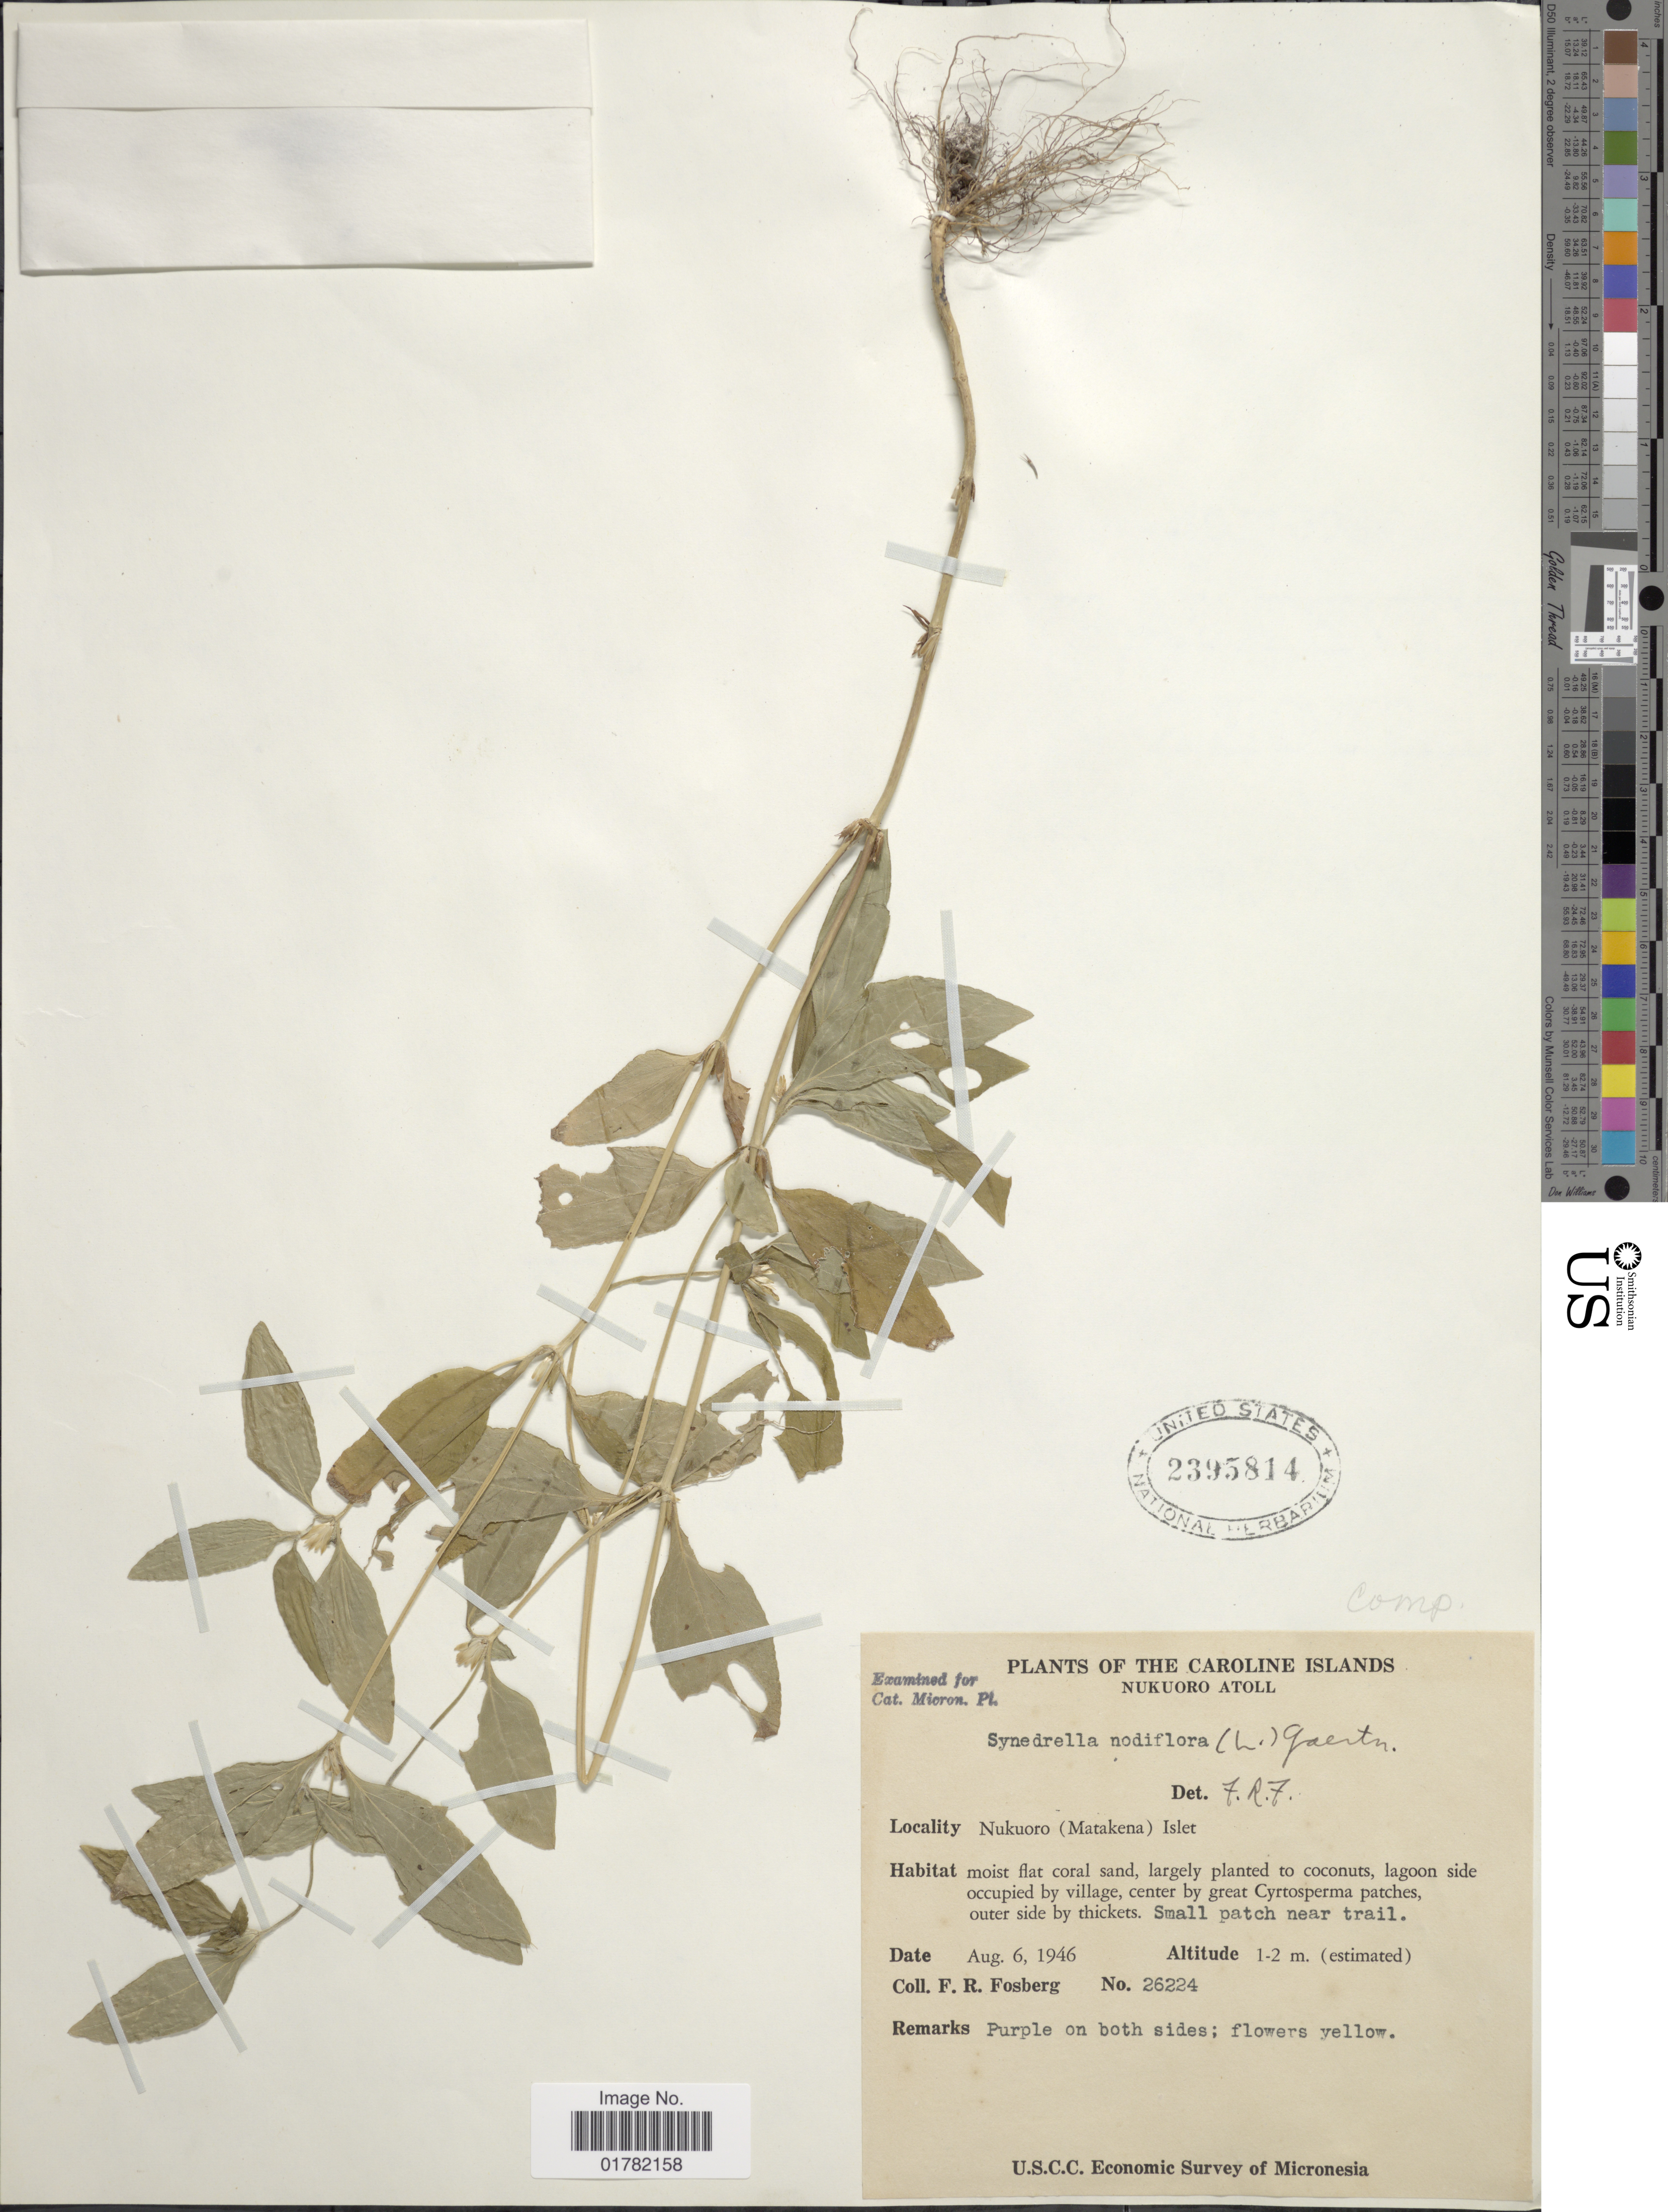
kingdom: Plantae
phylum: Tracheophyta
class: Magnoliopsida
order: Asterales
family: Asteraceae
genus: Synedrella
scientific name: Synedrella nodiflora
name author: (L.) Gaertn.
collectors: F. R. Fosberg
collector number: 26224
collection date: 1946-08-06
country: Micronesia, Federated States of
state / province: Pohnpei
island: Nukuoro Atoll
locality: The Caroline Islands, Nukuoro Atoll, Nukuoro (Matakena) Islet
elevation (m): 1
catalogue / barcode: US 2395814